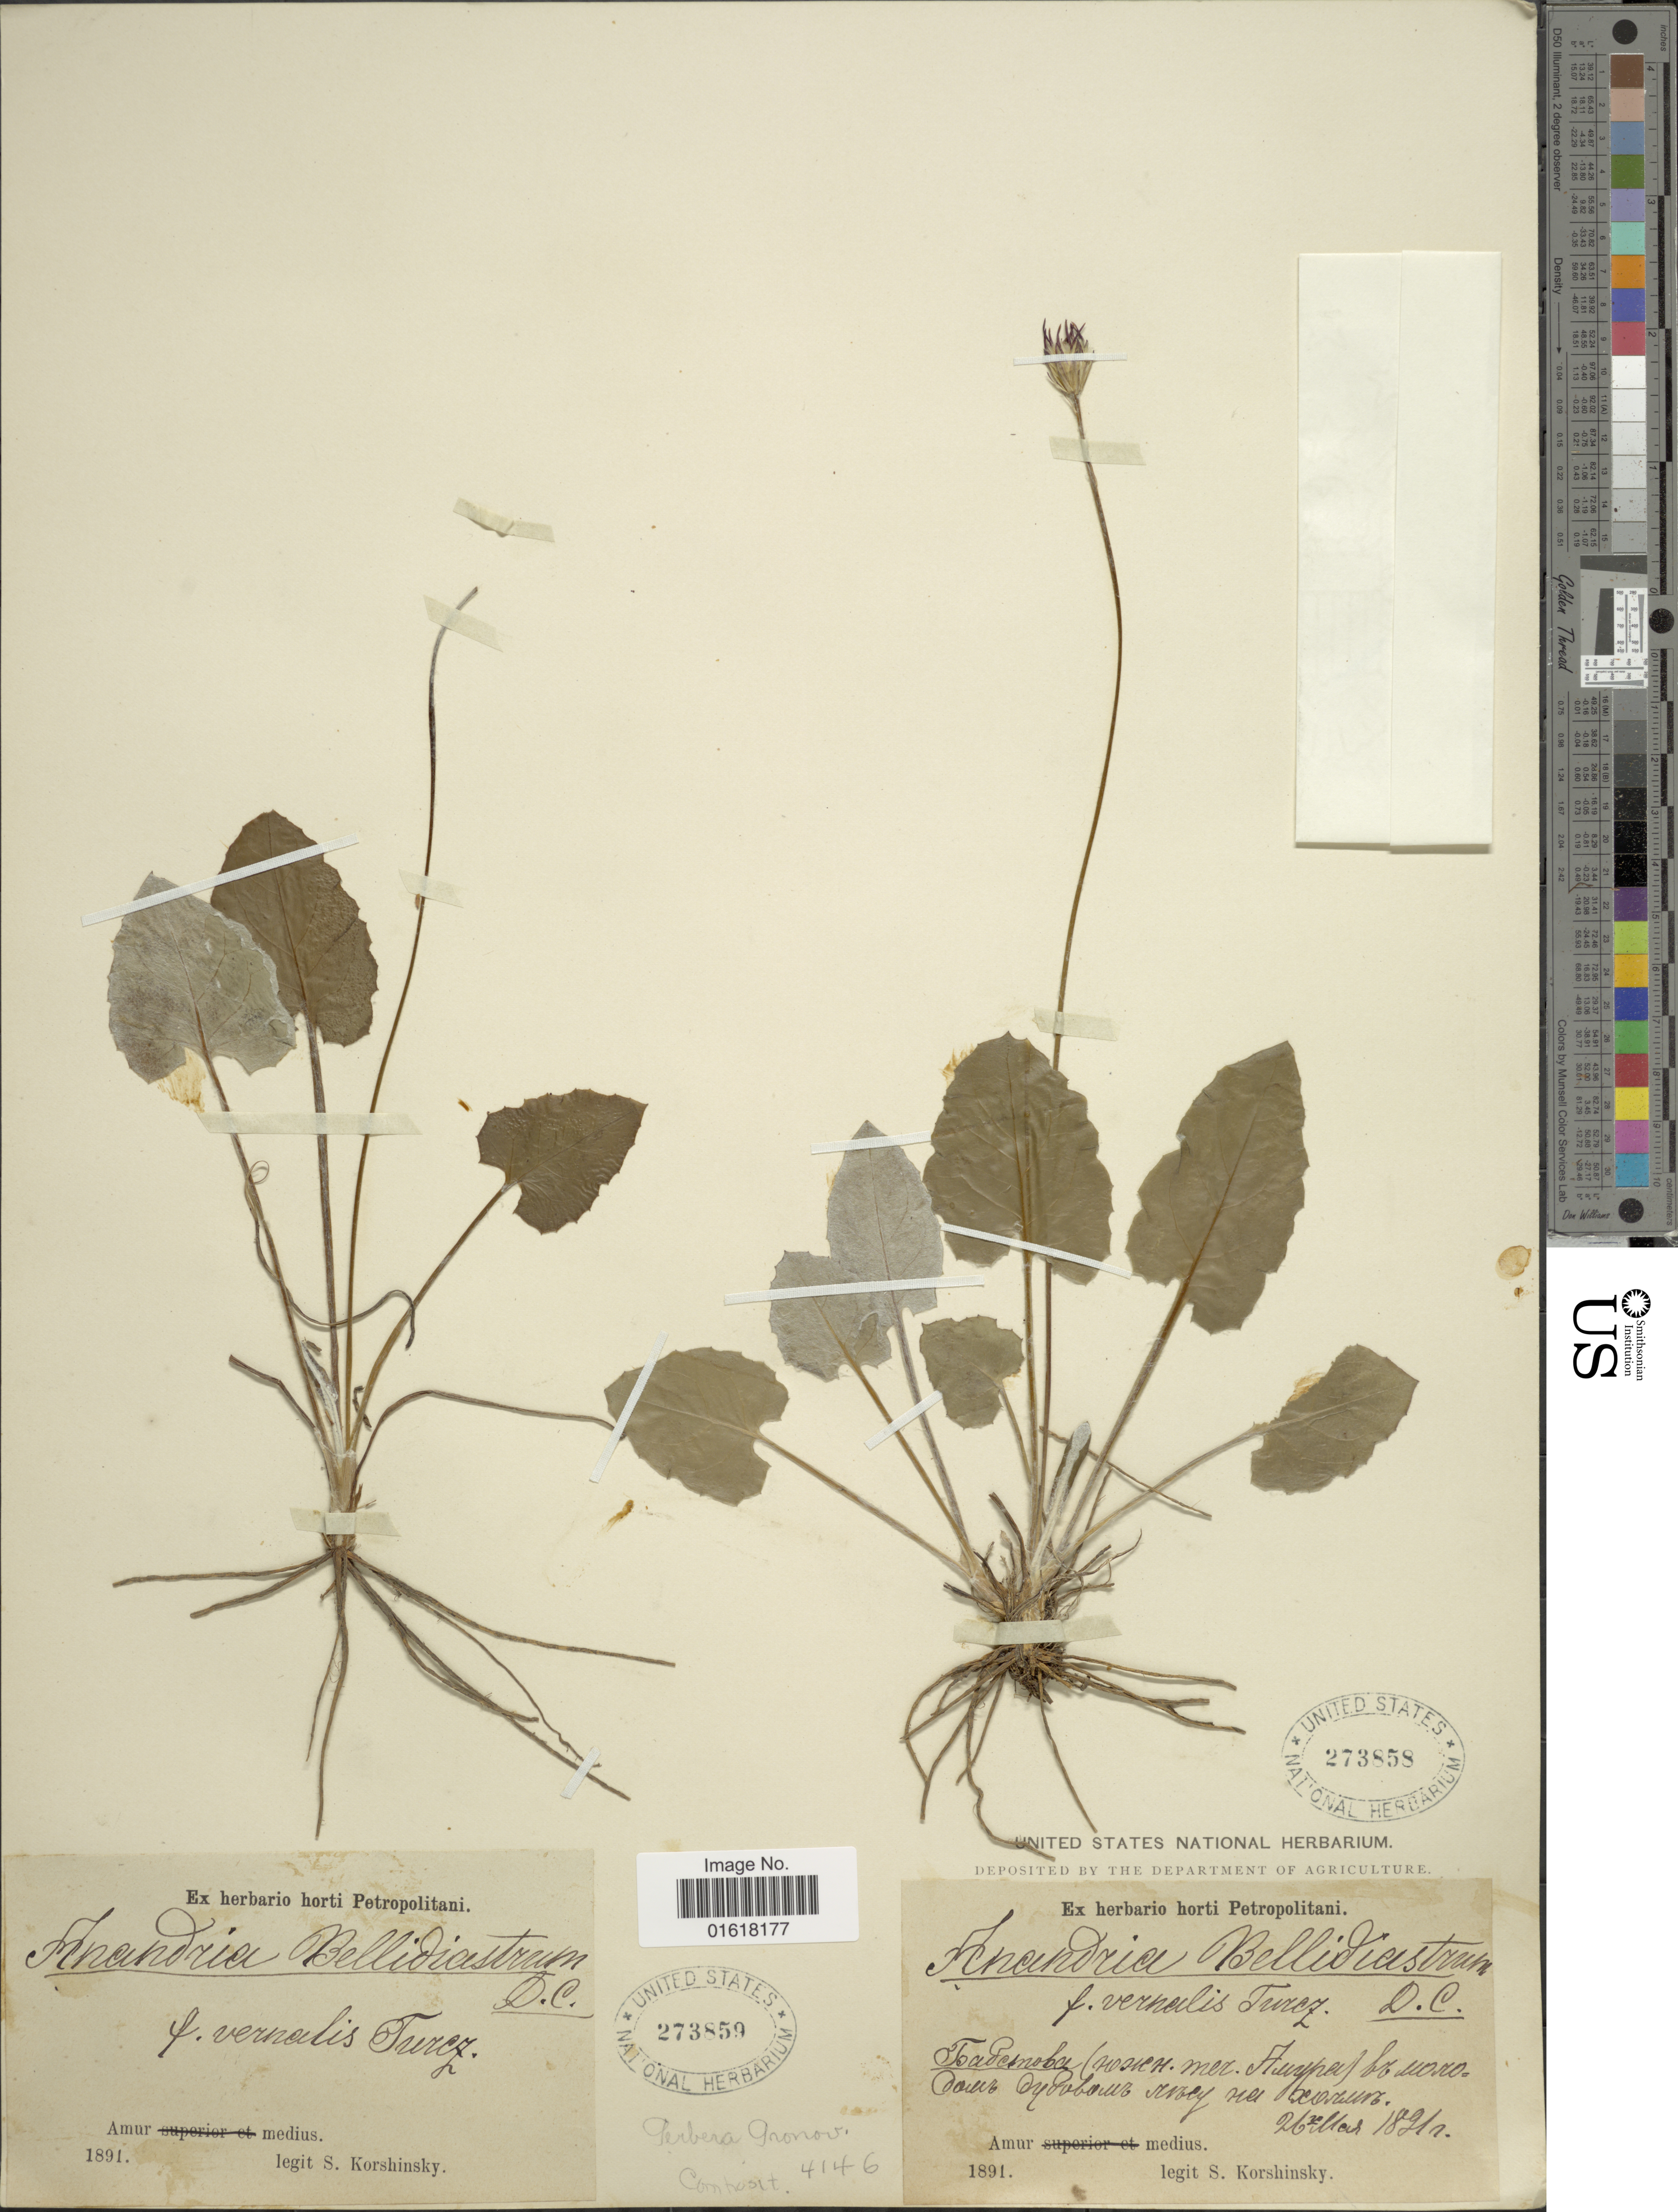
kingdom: Plantae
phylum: Tracheophyta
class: Magnoliopsida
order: Asterales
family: Asteraceae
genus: Leibnitzia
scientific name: Leibnitzia anandria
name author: (L.) Nakai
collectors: S. I. Korshinsky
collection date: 1891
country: Russian Federation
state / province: Amur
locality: Amur medius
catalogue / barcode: US 273859-2